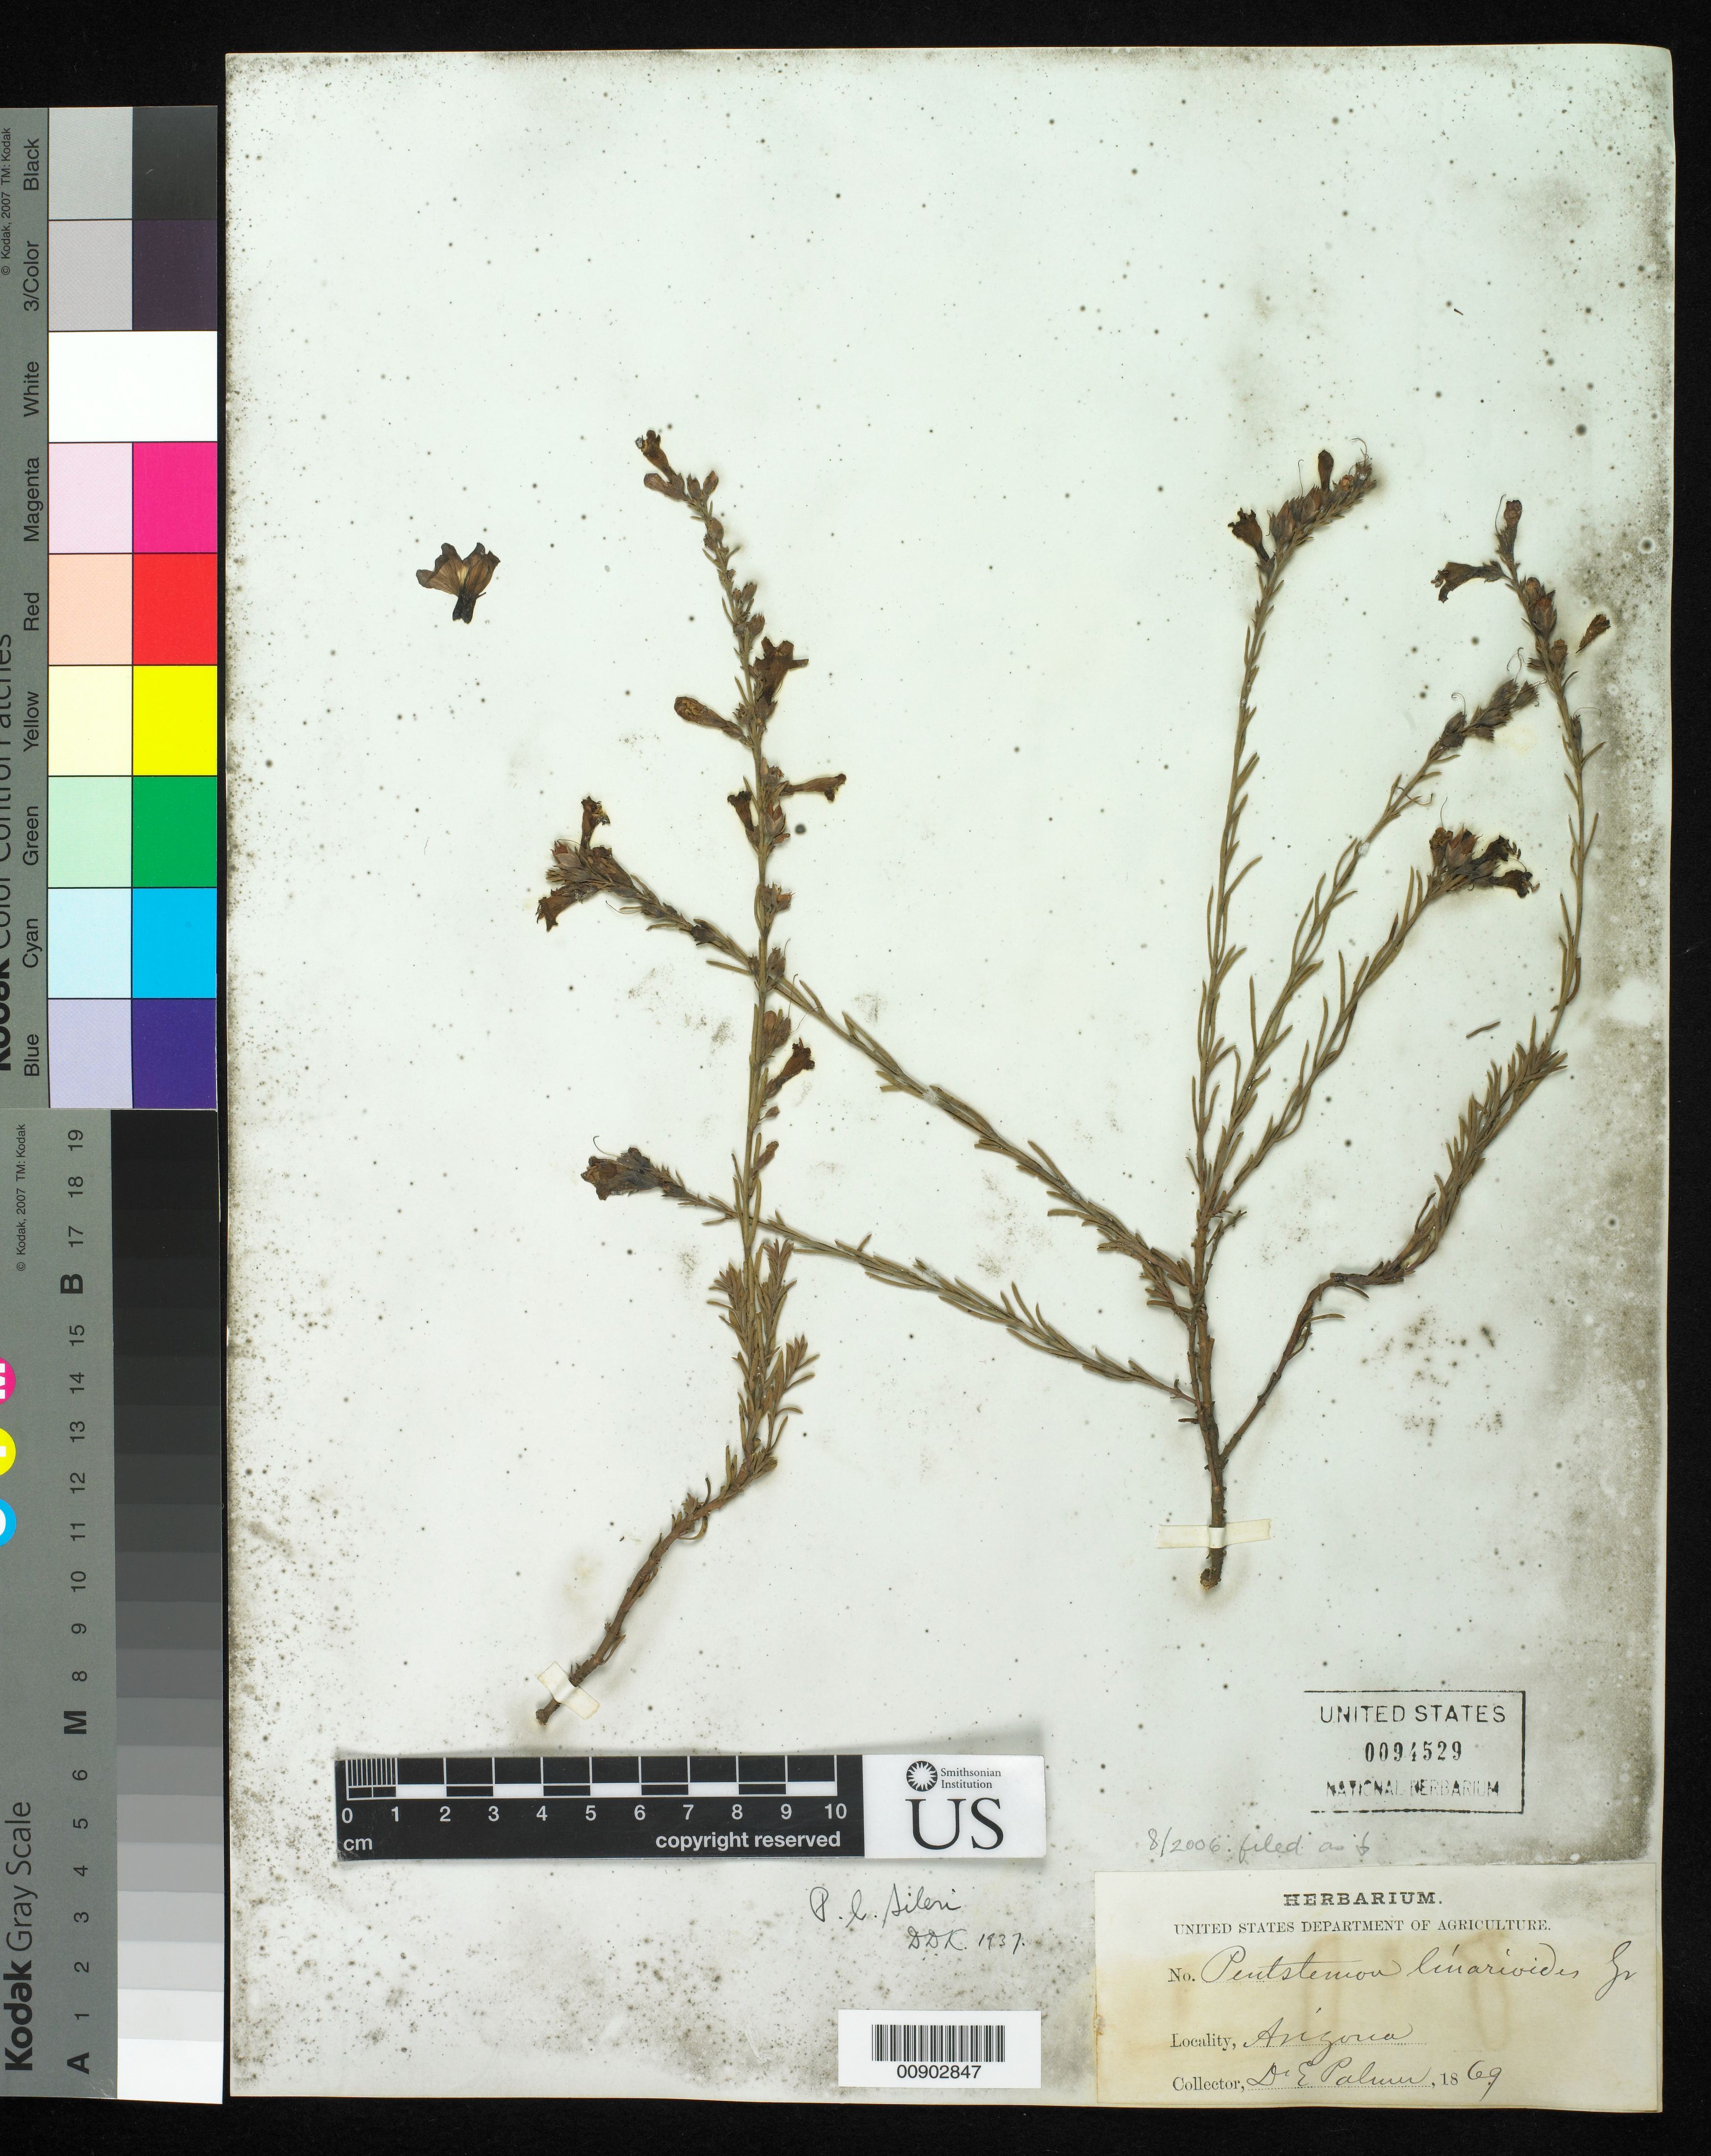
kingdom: Plantae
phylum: Tracheophyta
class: Magnoliopsida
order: Lamiales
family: Plantaginaceae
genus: Penstemon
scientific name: Penstemon linarioides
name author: A. Gray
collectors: E. Palmer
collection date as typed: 1869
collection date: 1869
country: United States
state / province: Arizona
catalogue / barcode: US 94529